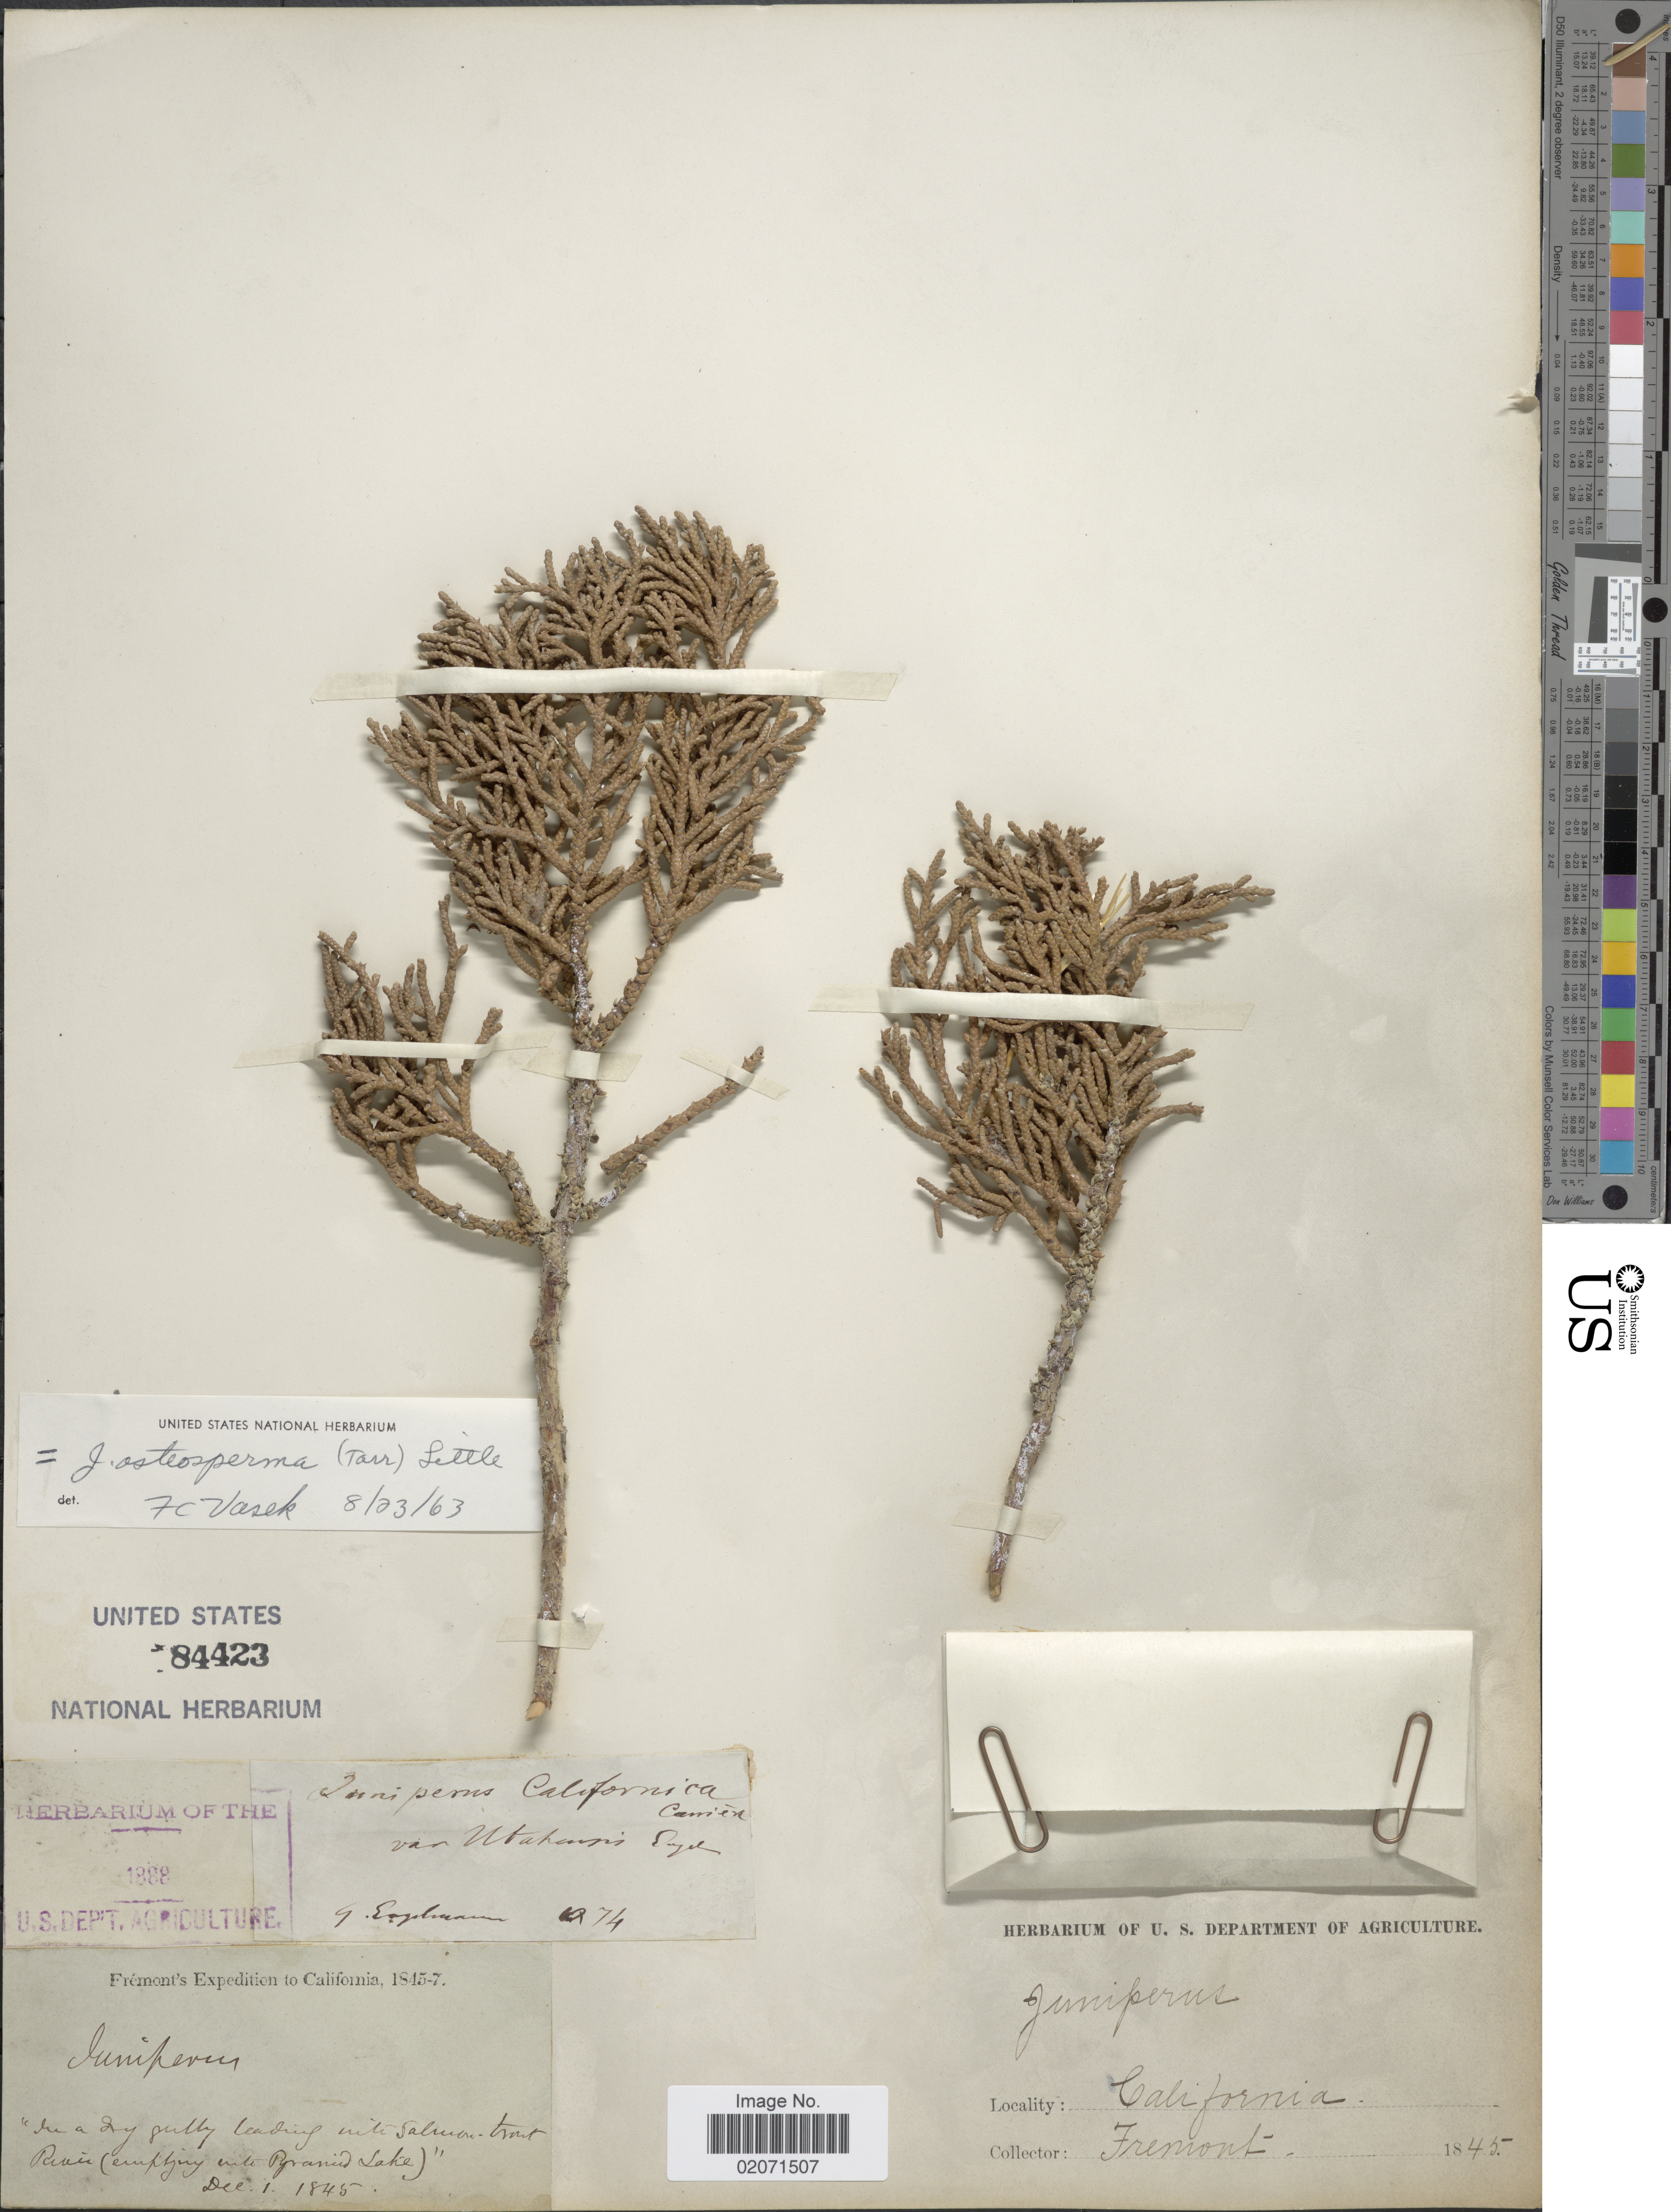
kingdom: Plantae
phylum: Tracheophyta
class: Pinopsida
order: Pinales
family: Cupressaceae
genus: Juniperus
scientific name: Juniperus osteosperma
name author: (Torr.) Little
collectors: Fremont Exped.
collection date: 1845-12-01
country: United States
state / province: California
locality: In a dry gully leading into Salmon Trout River (emptying into Pyramid Lake)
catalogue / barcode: US 84423